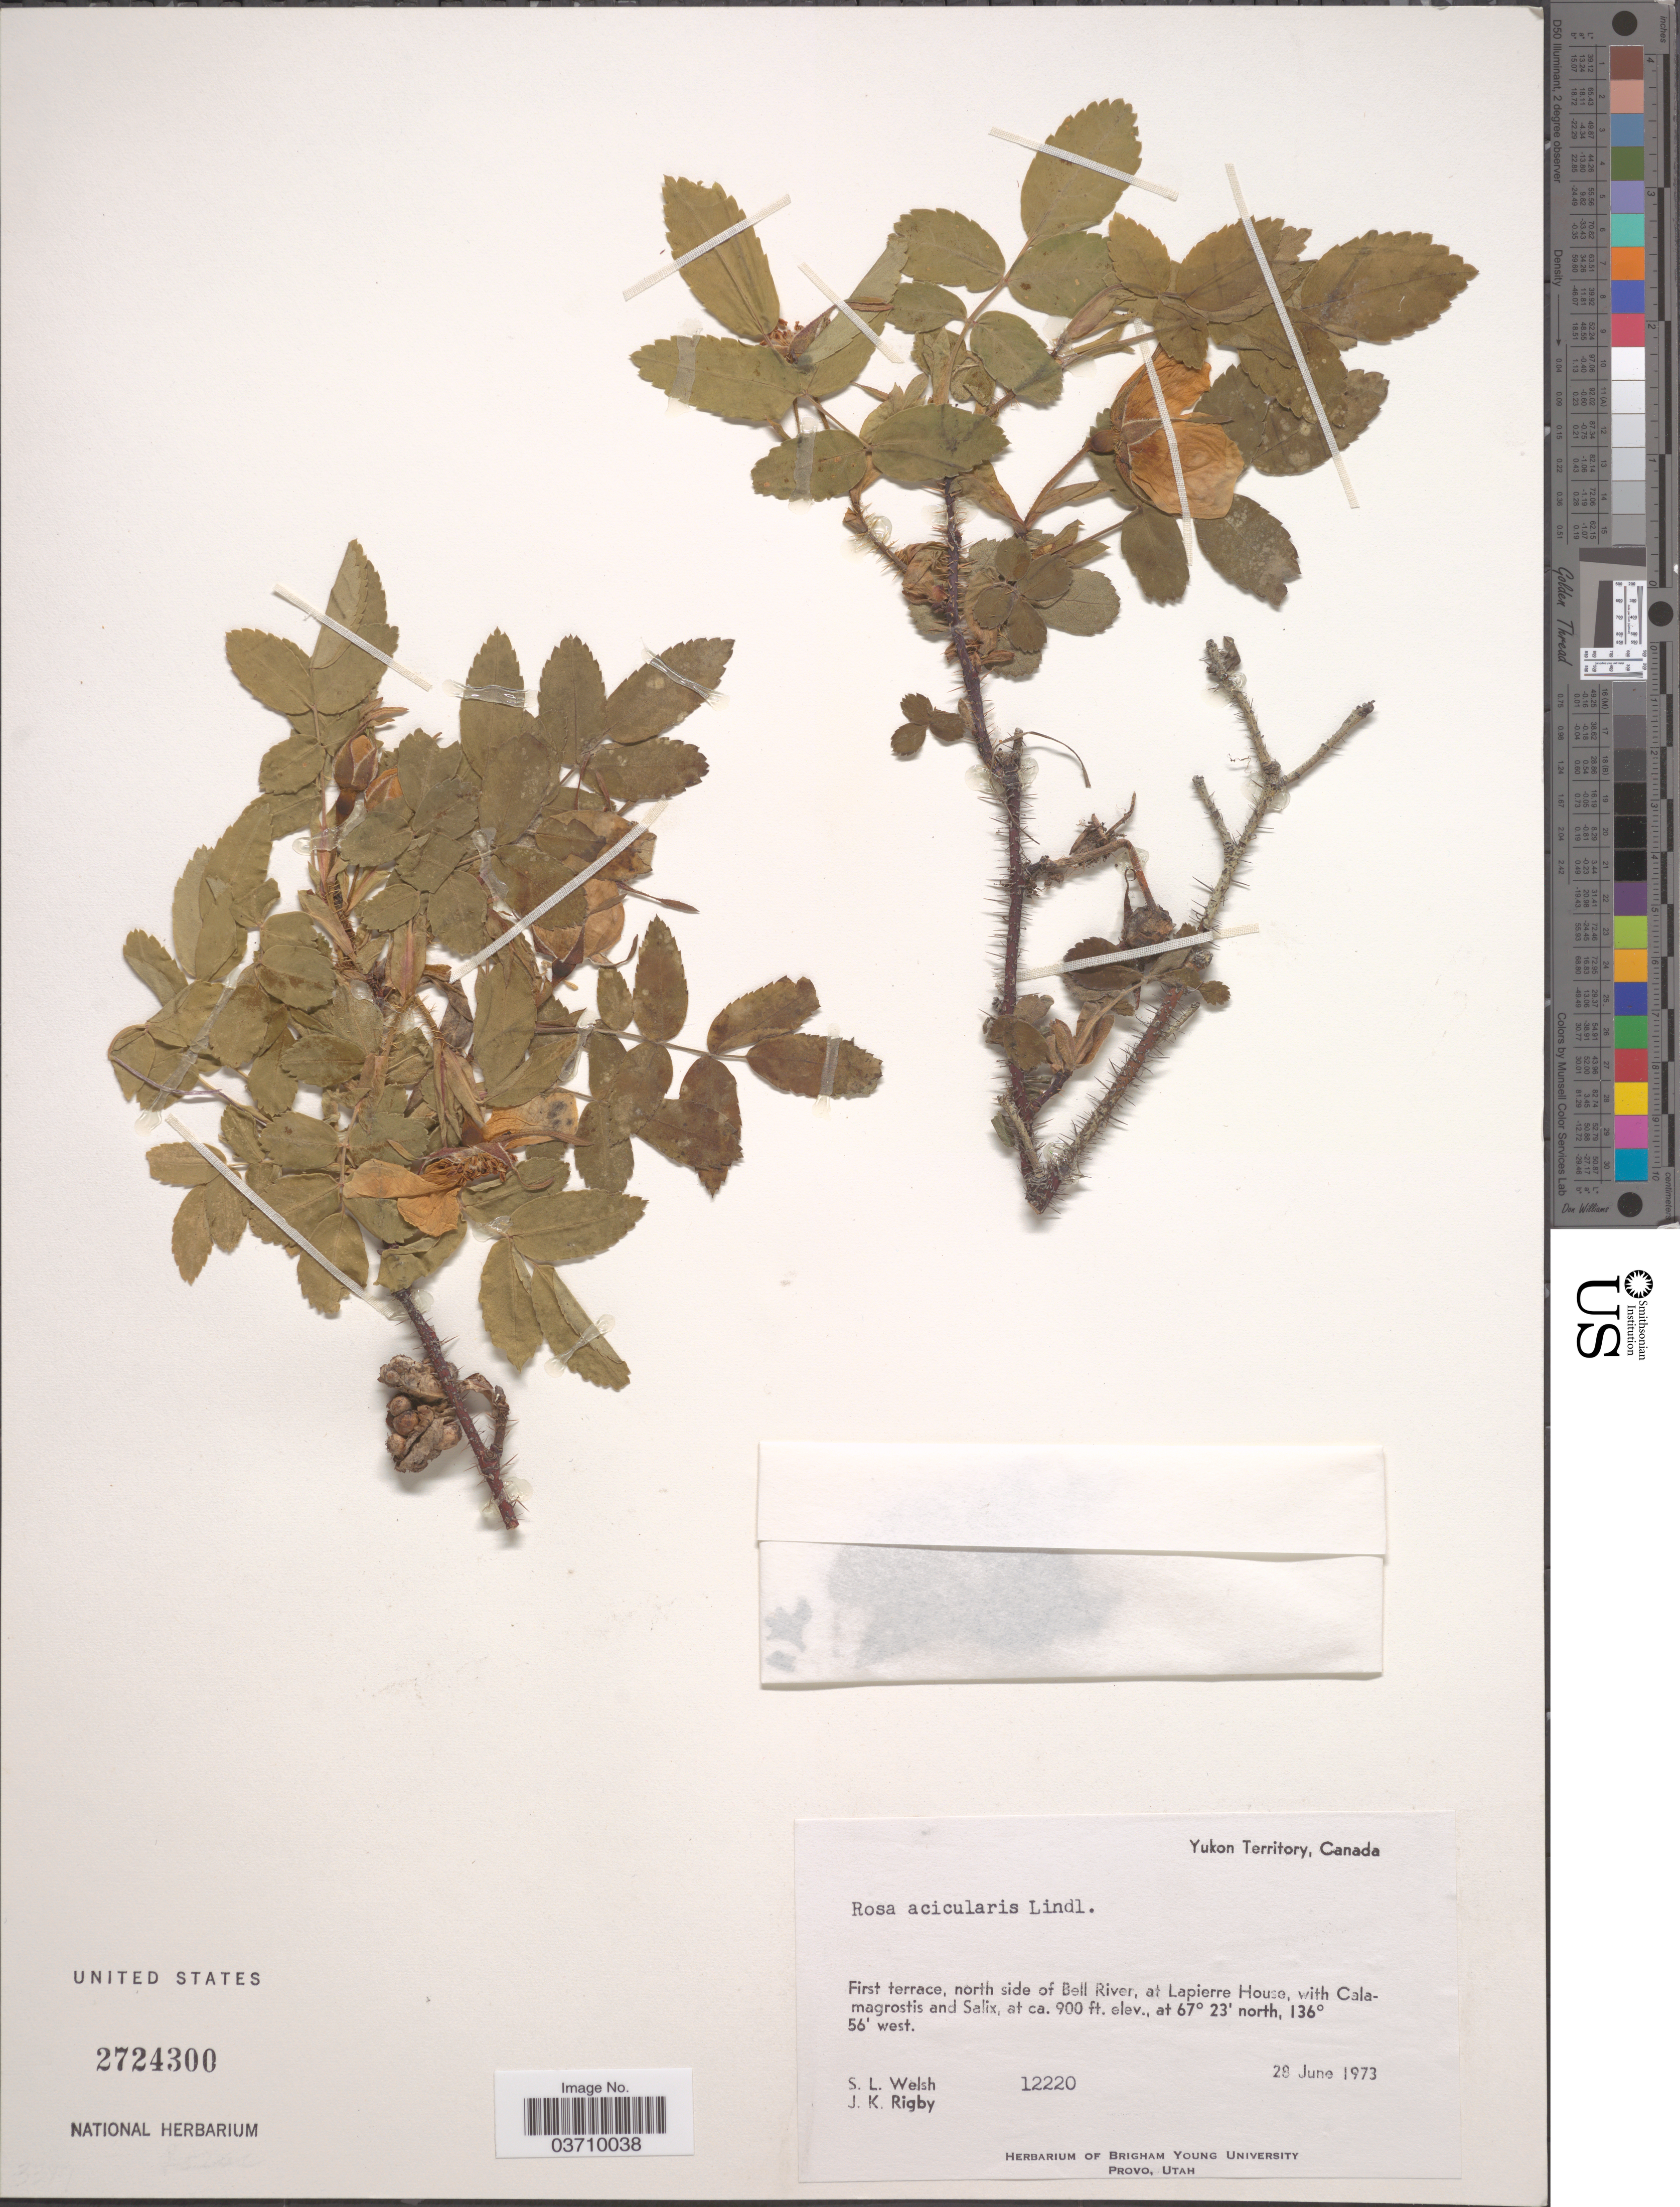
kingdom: Plantae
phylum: Tracheophyta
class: Magnoliopsida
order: Rosales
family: Rosaceae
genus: Rosa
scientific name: Rosa acicularis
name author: Lindl.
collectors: S. Welsh & J. Rigby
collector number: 12220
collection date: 1973-06-28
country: Canada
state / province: Yukon Territory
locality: First terrace, north side of Bell River, at Lapierre House.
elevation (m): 274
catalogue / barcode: US 2724300